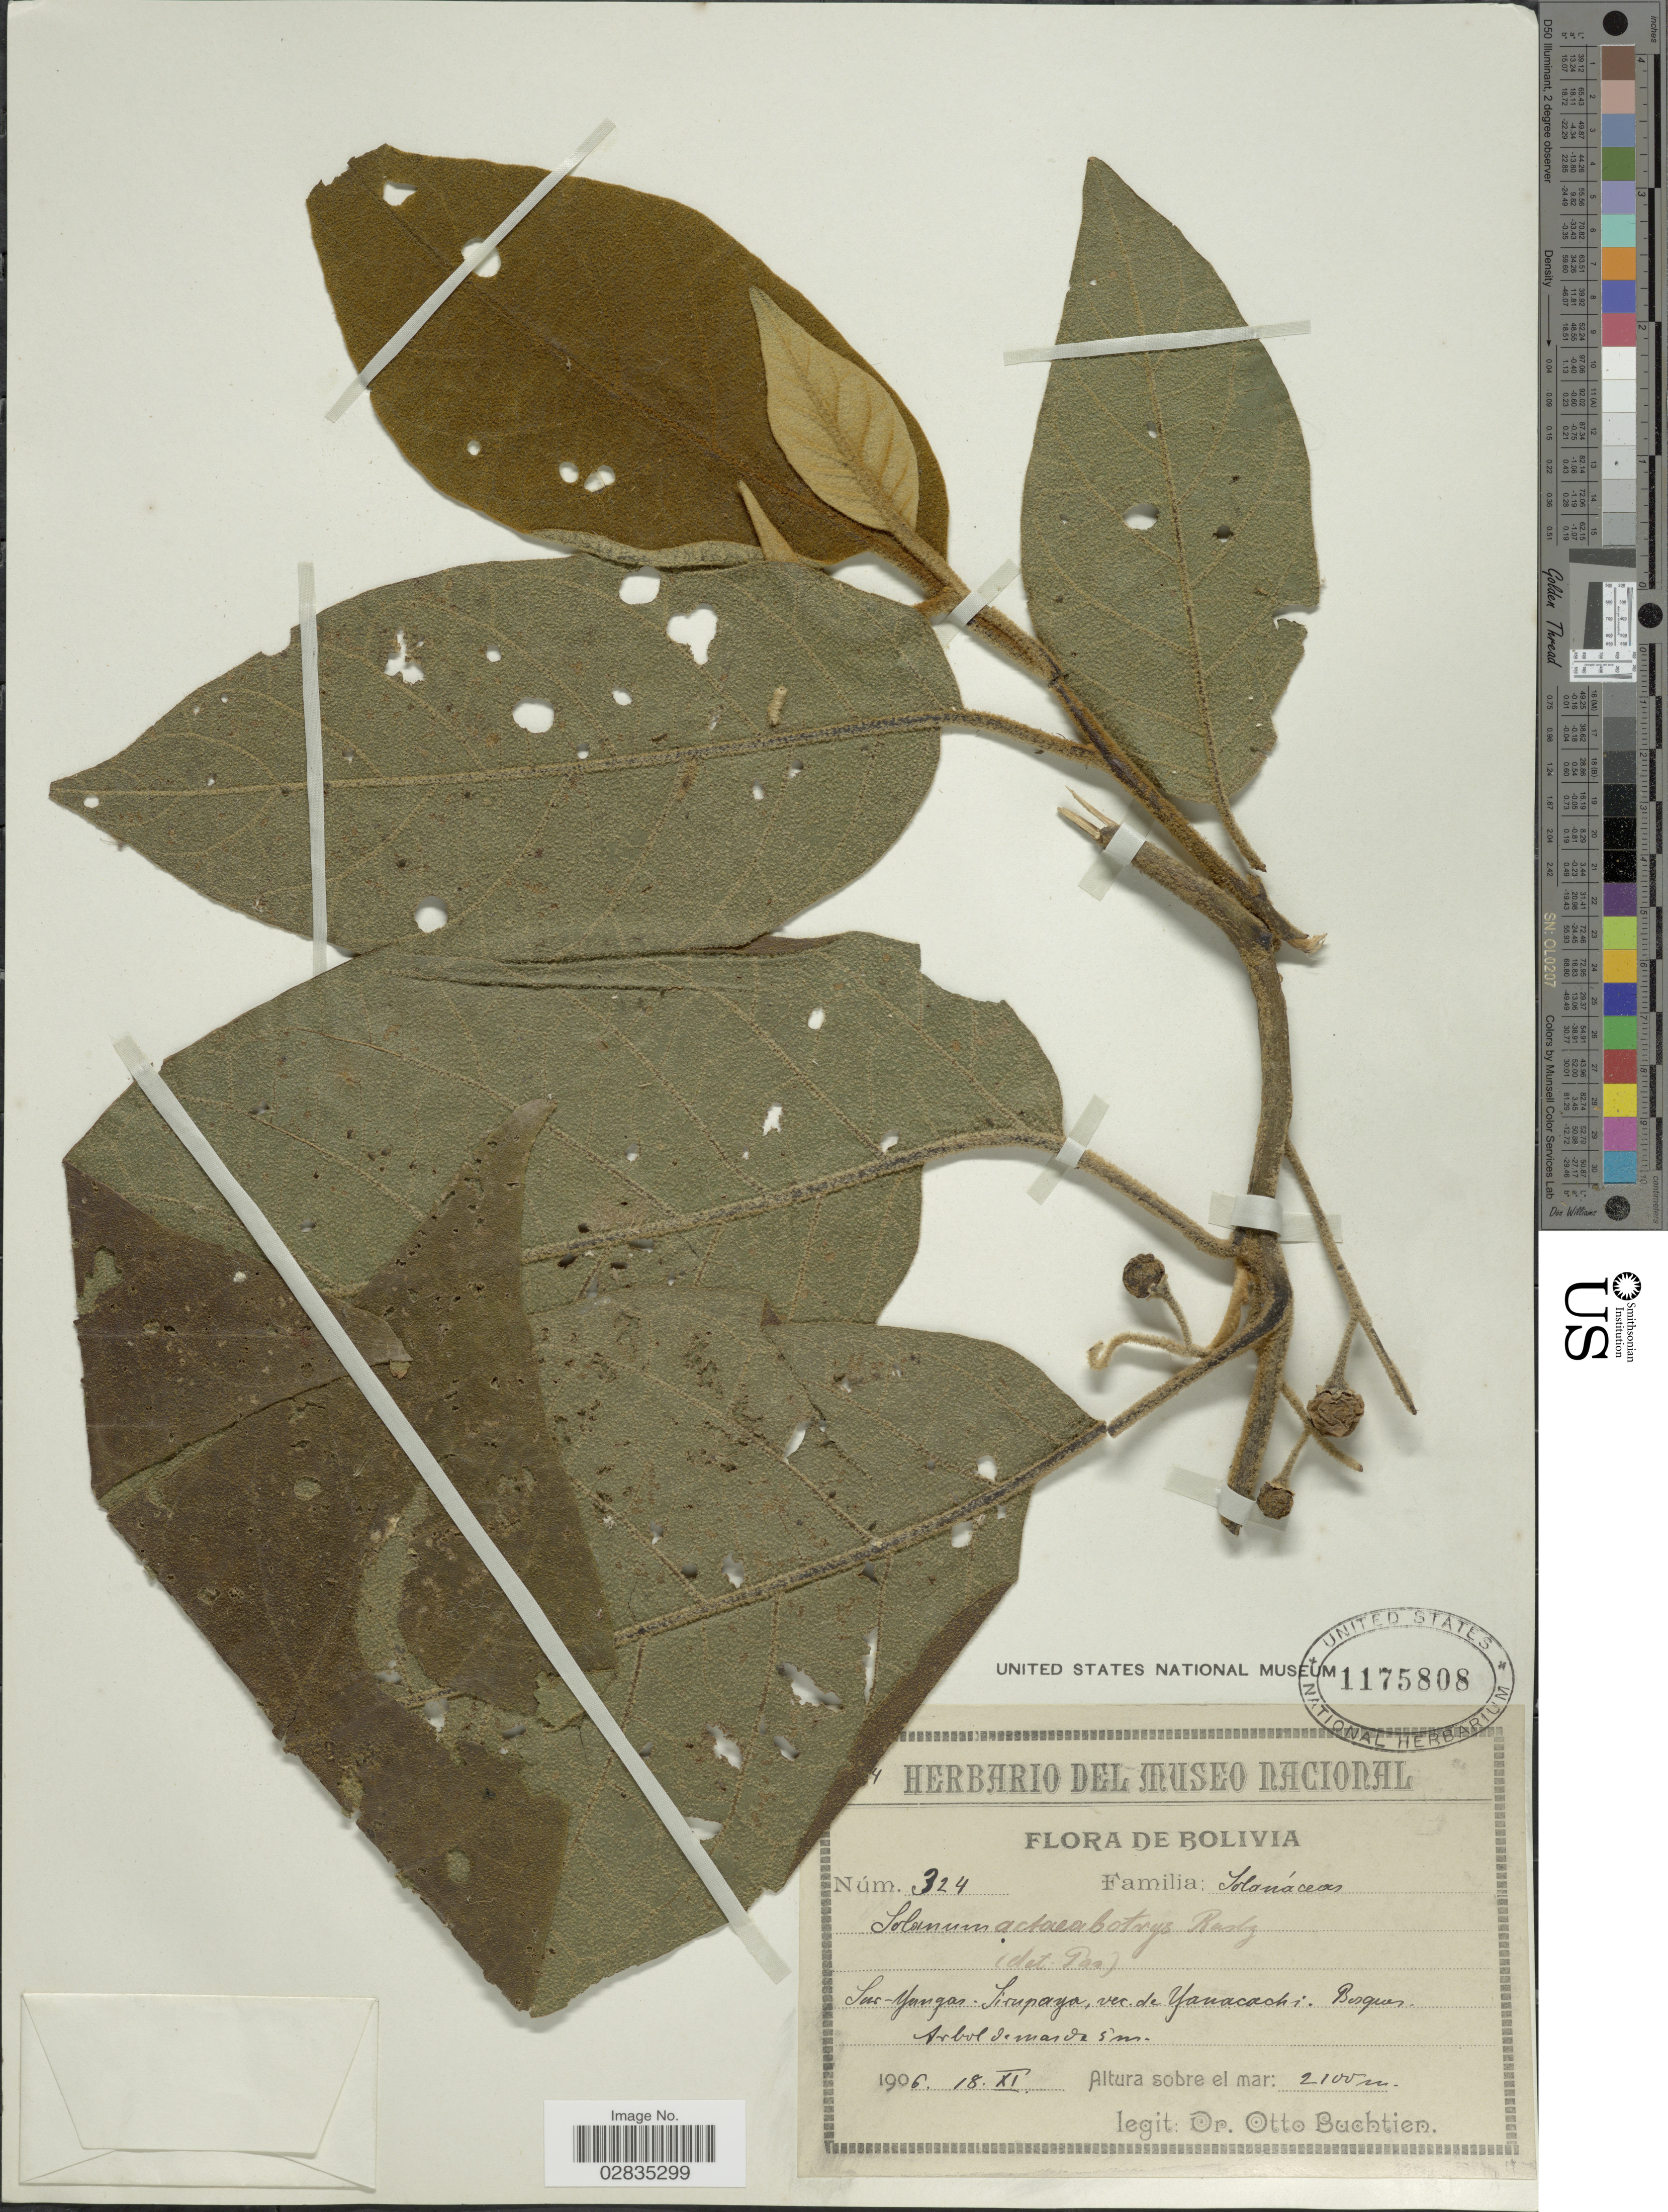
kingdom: Plantae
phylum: Tracheophyta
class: Magnoliopsida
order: Solanales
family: Solanaceae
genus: Solanum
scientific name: Solanum actaeabotrys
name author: Rusby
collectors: O. Buchtien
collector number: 324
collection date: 1906-11-18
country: Bolivia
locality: Sud-Yungas. Sirupaya, ver. de Yanacachi.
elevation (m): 2100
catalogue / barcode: US 1175808